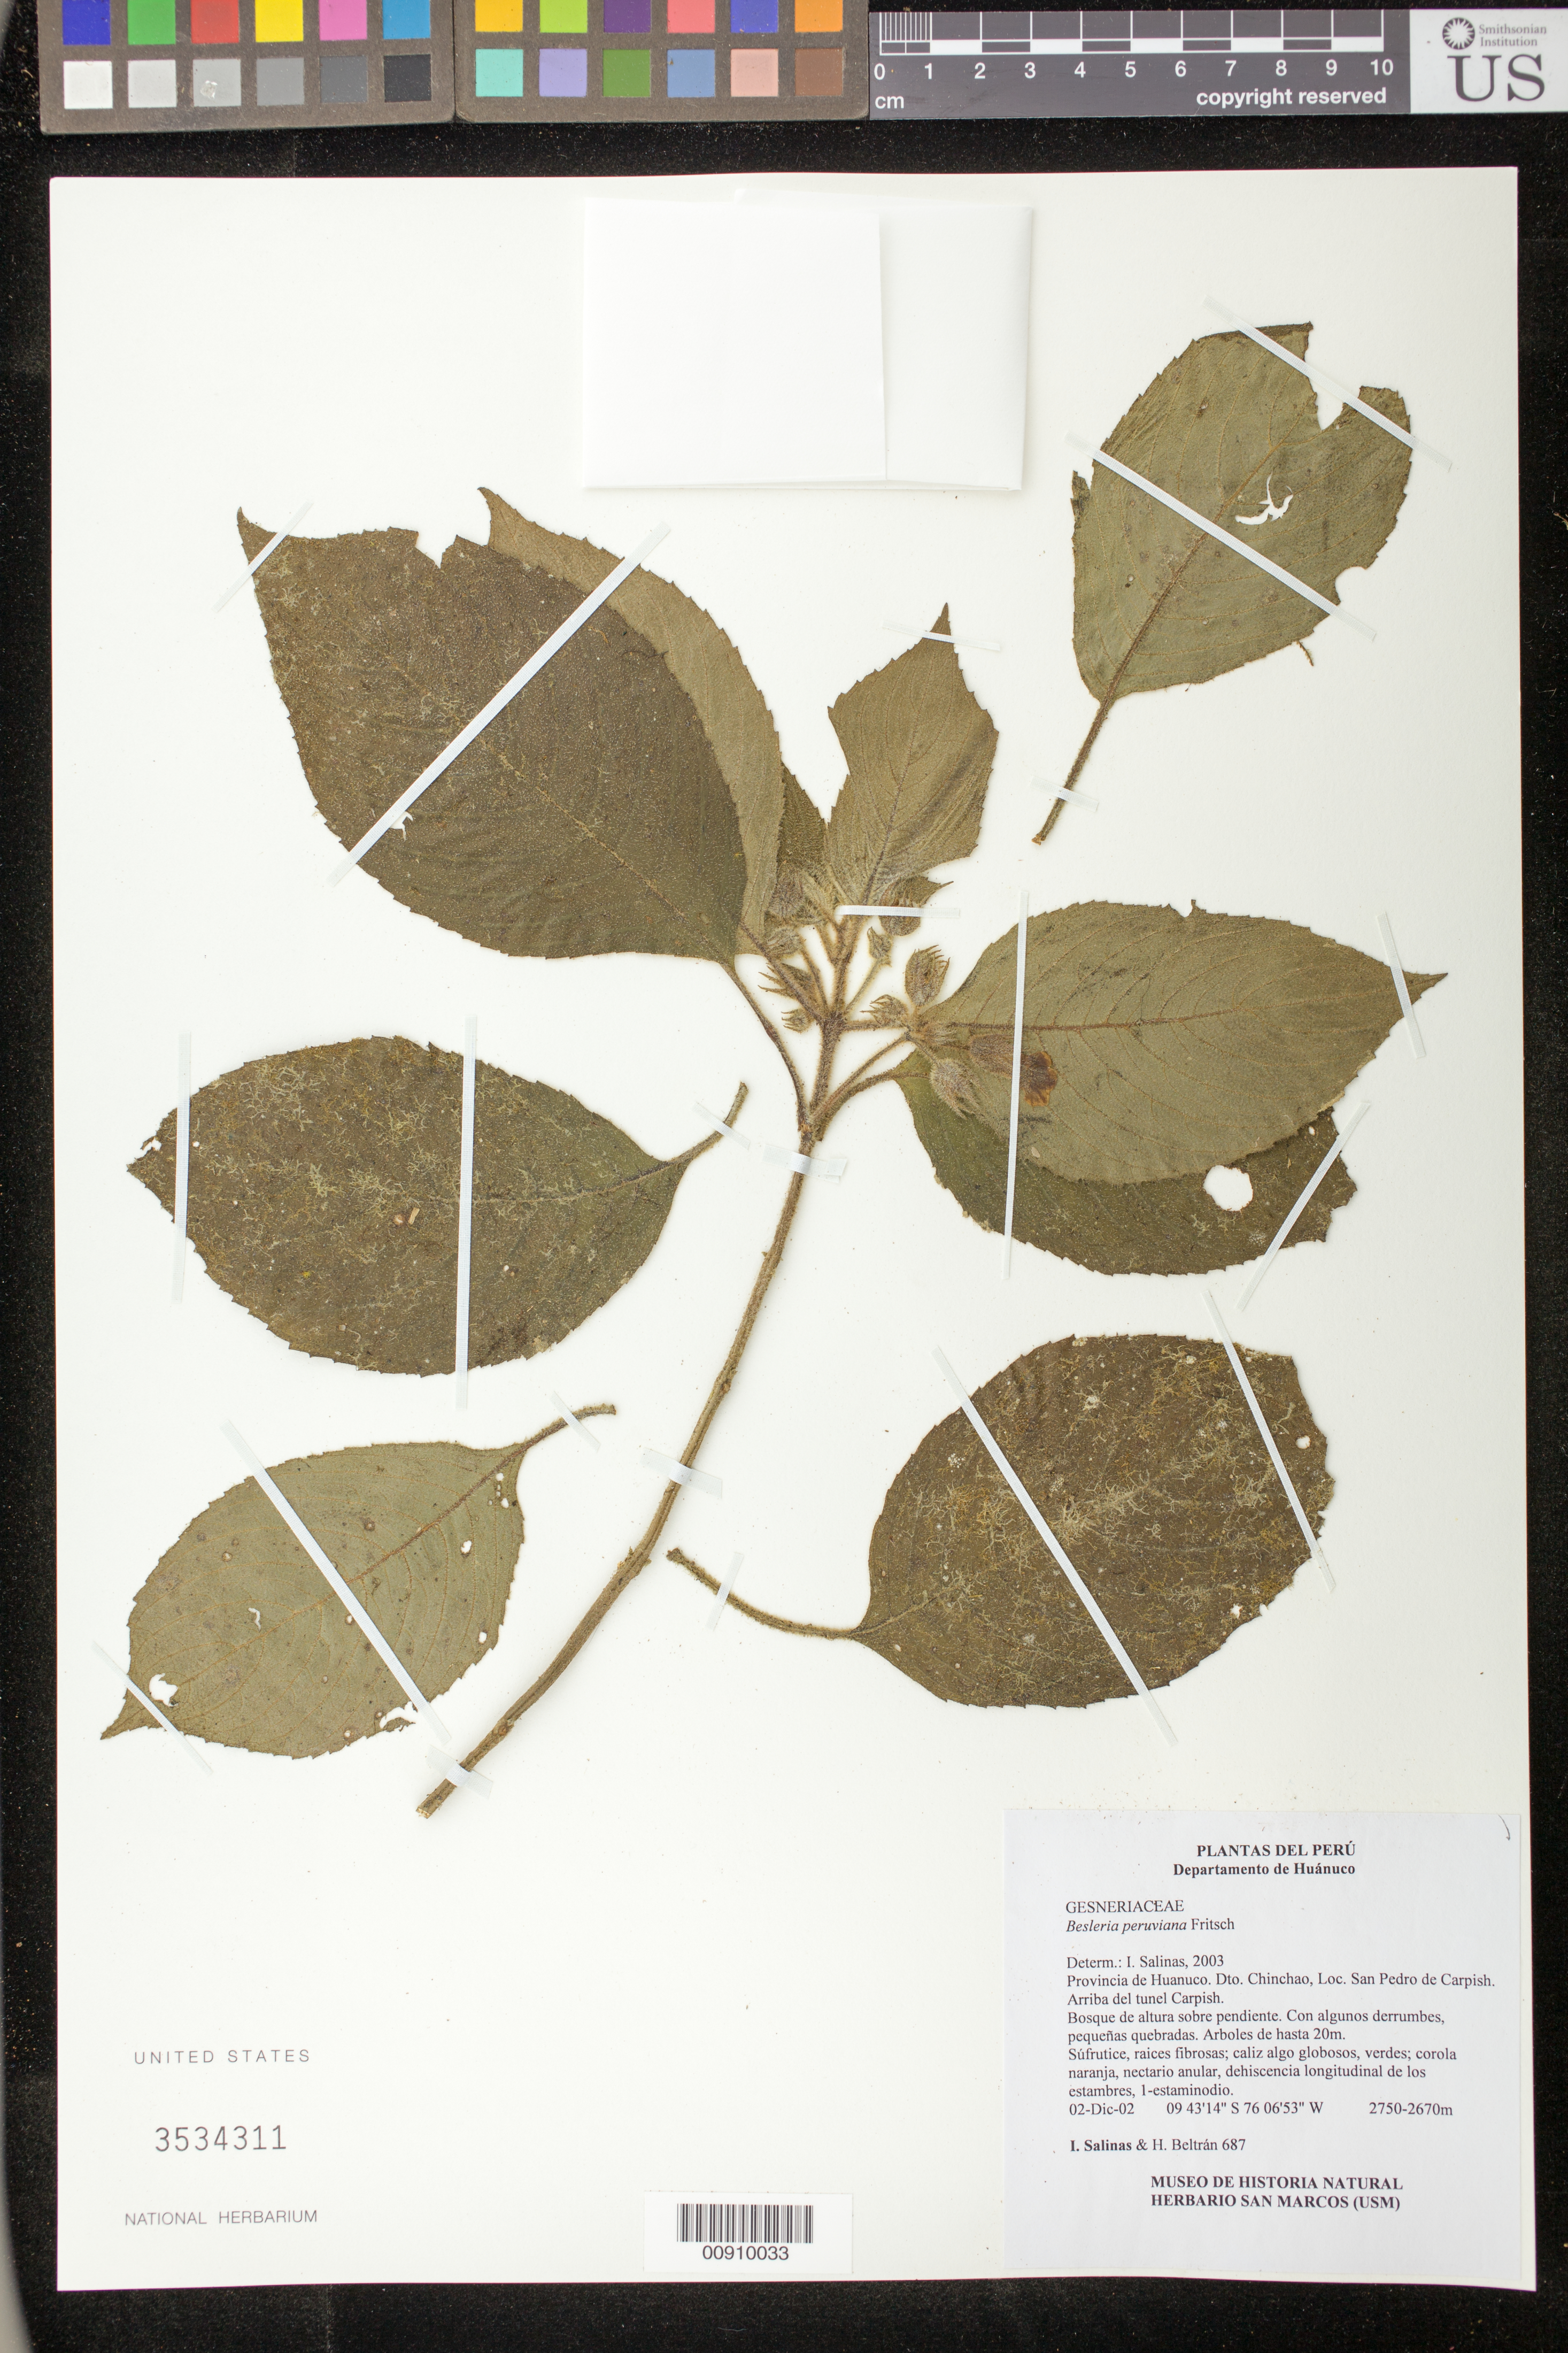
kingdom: Plantae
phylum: Tracheophyta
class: Magnoliopsida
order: Lamiales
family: Gesneriaceae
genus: Besleria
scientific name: Besleria peruviana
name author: Fritsch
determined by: Salinas, I.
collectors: I. Salinas & H. Beltrán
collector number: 687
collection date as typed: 02 Dec 2002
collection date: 2002-12-02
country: Peru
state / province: Huánuco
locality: Prov. Huanuco. Dto. Chinchao, Loc. San Pedro de Carpish, arriba del tunel Carpish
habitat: Bosque de altura sobre pendiente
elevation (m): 2750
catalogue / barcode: US 3534311